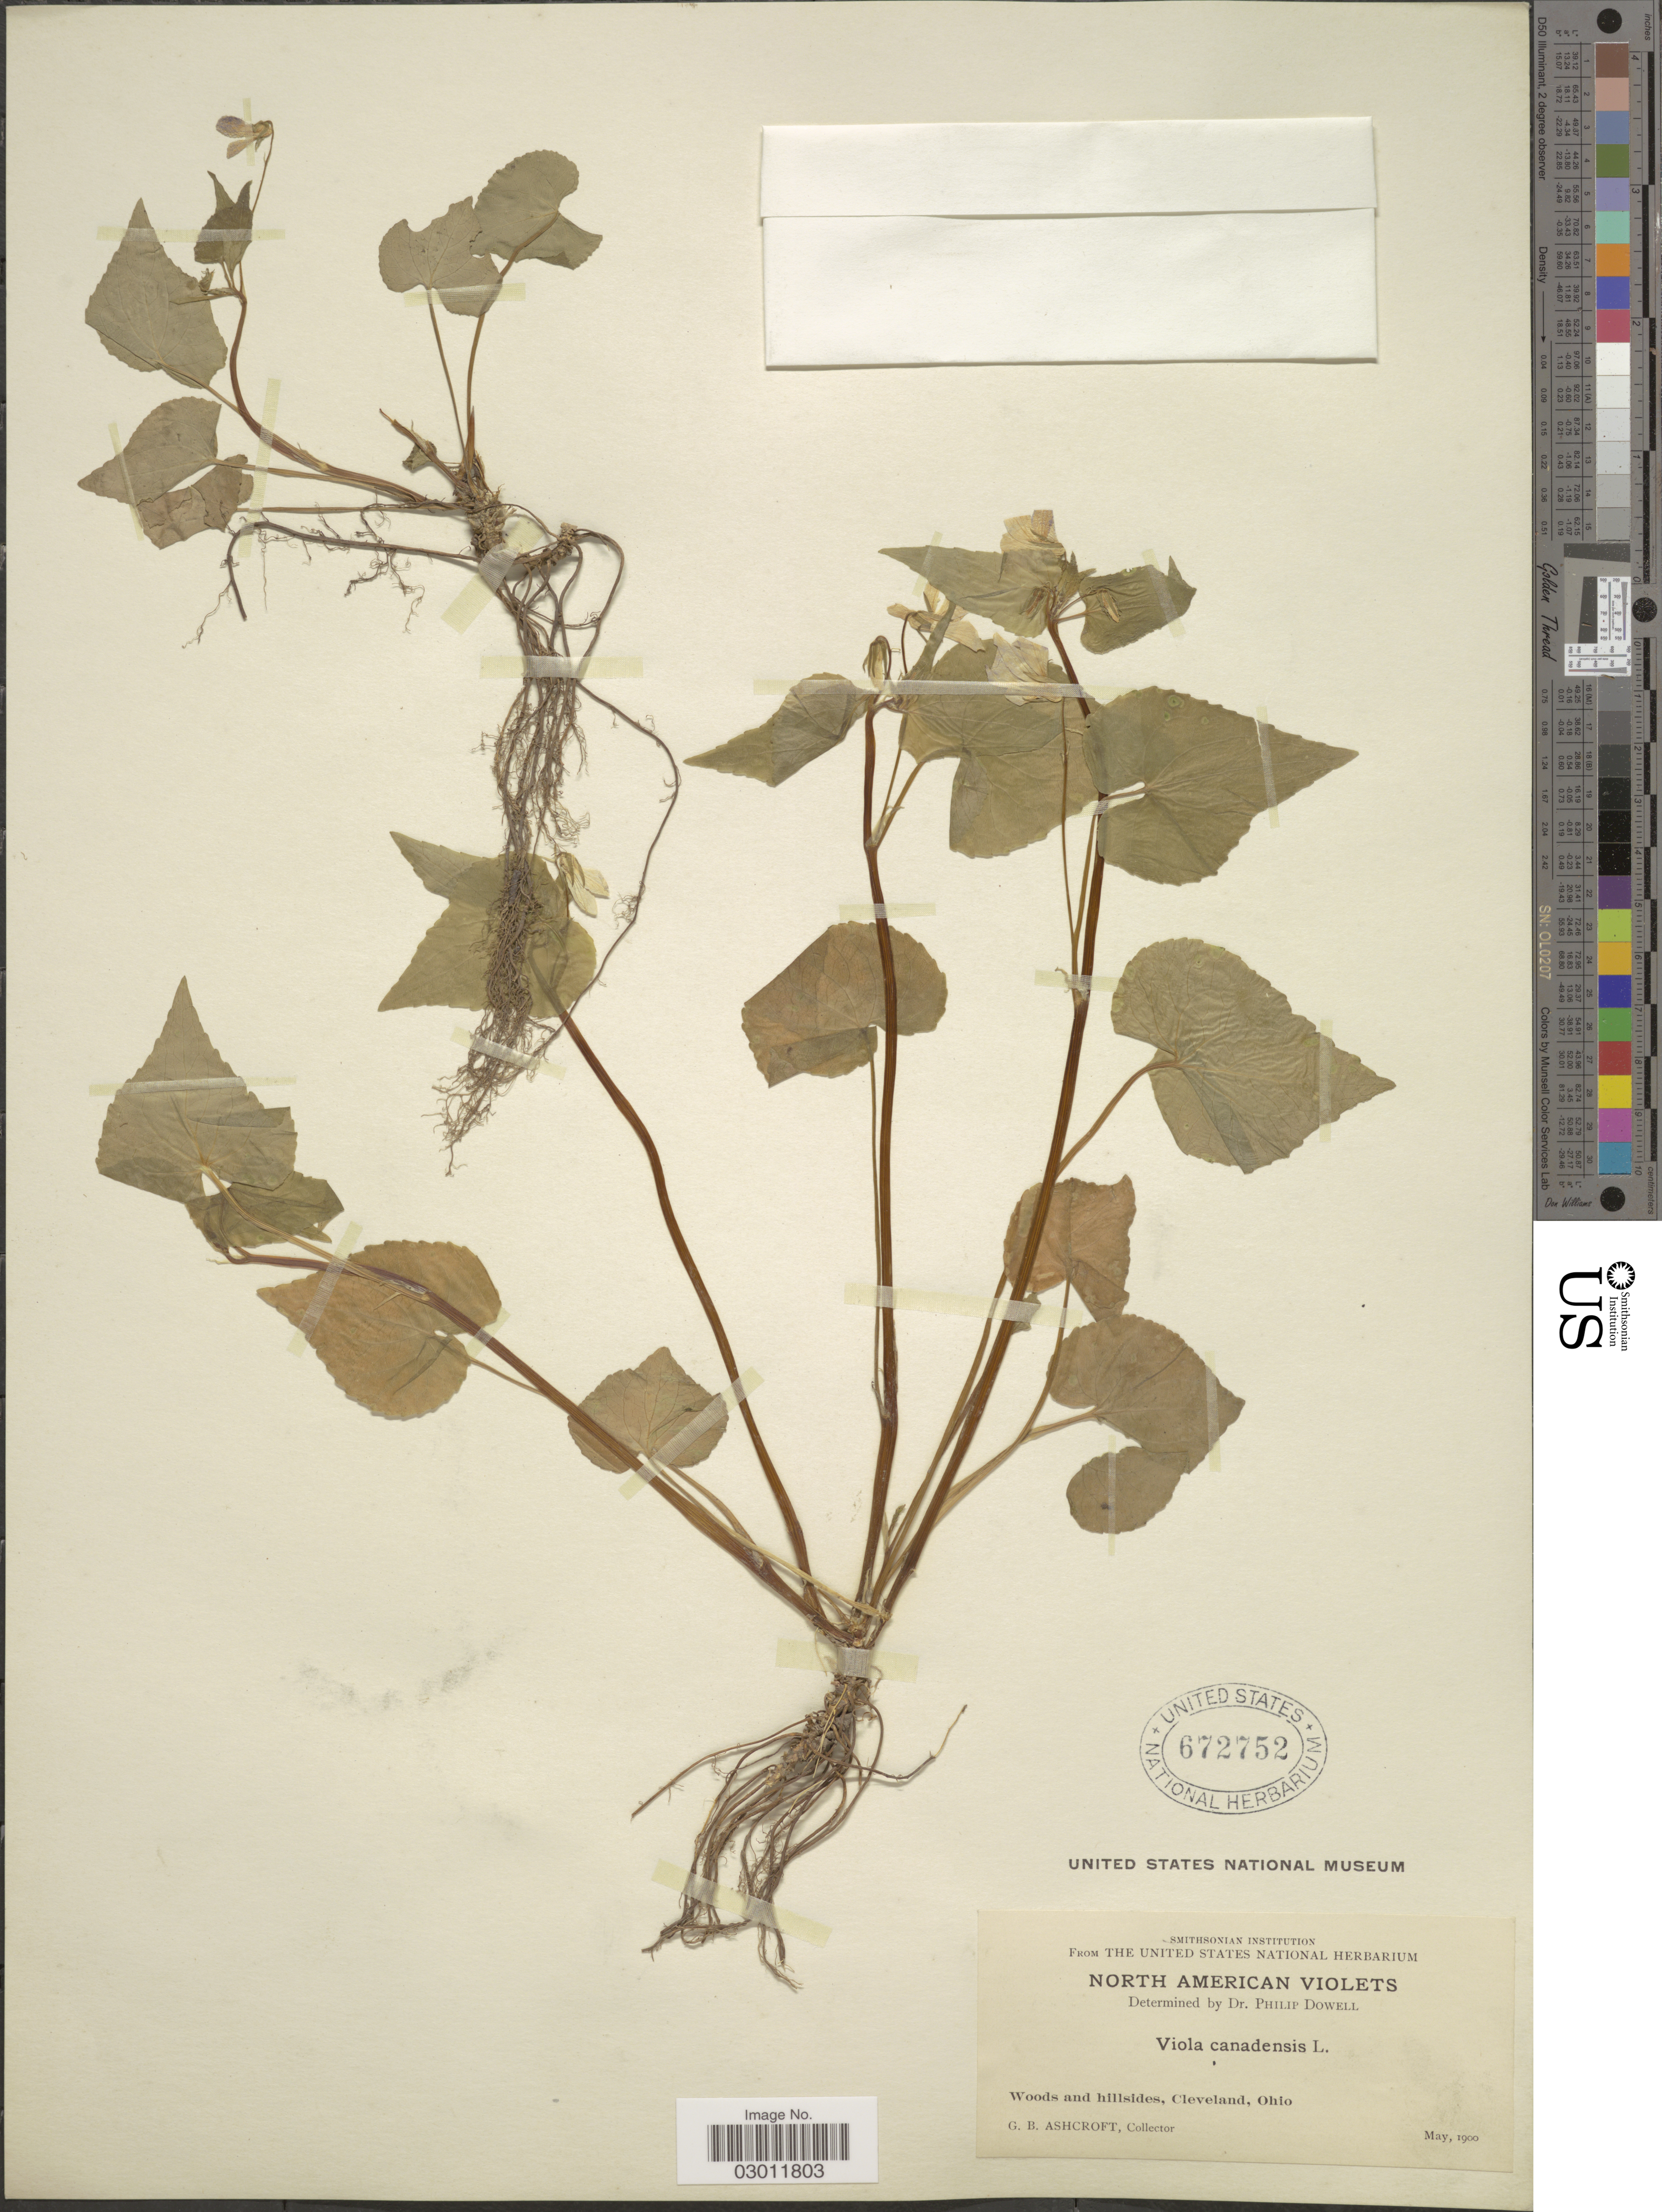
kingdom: Plantae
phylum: Tracheophyta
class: Magnoliopsida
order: Malpighiales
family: Violaceae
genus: Viola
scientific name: Viola canadensis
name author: L.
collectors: G. Ashcroft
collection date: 1900-05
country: United States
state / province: Ohio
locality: Woods and hillsides, Cleveland.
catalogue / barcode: US 672752